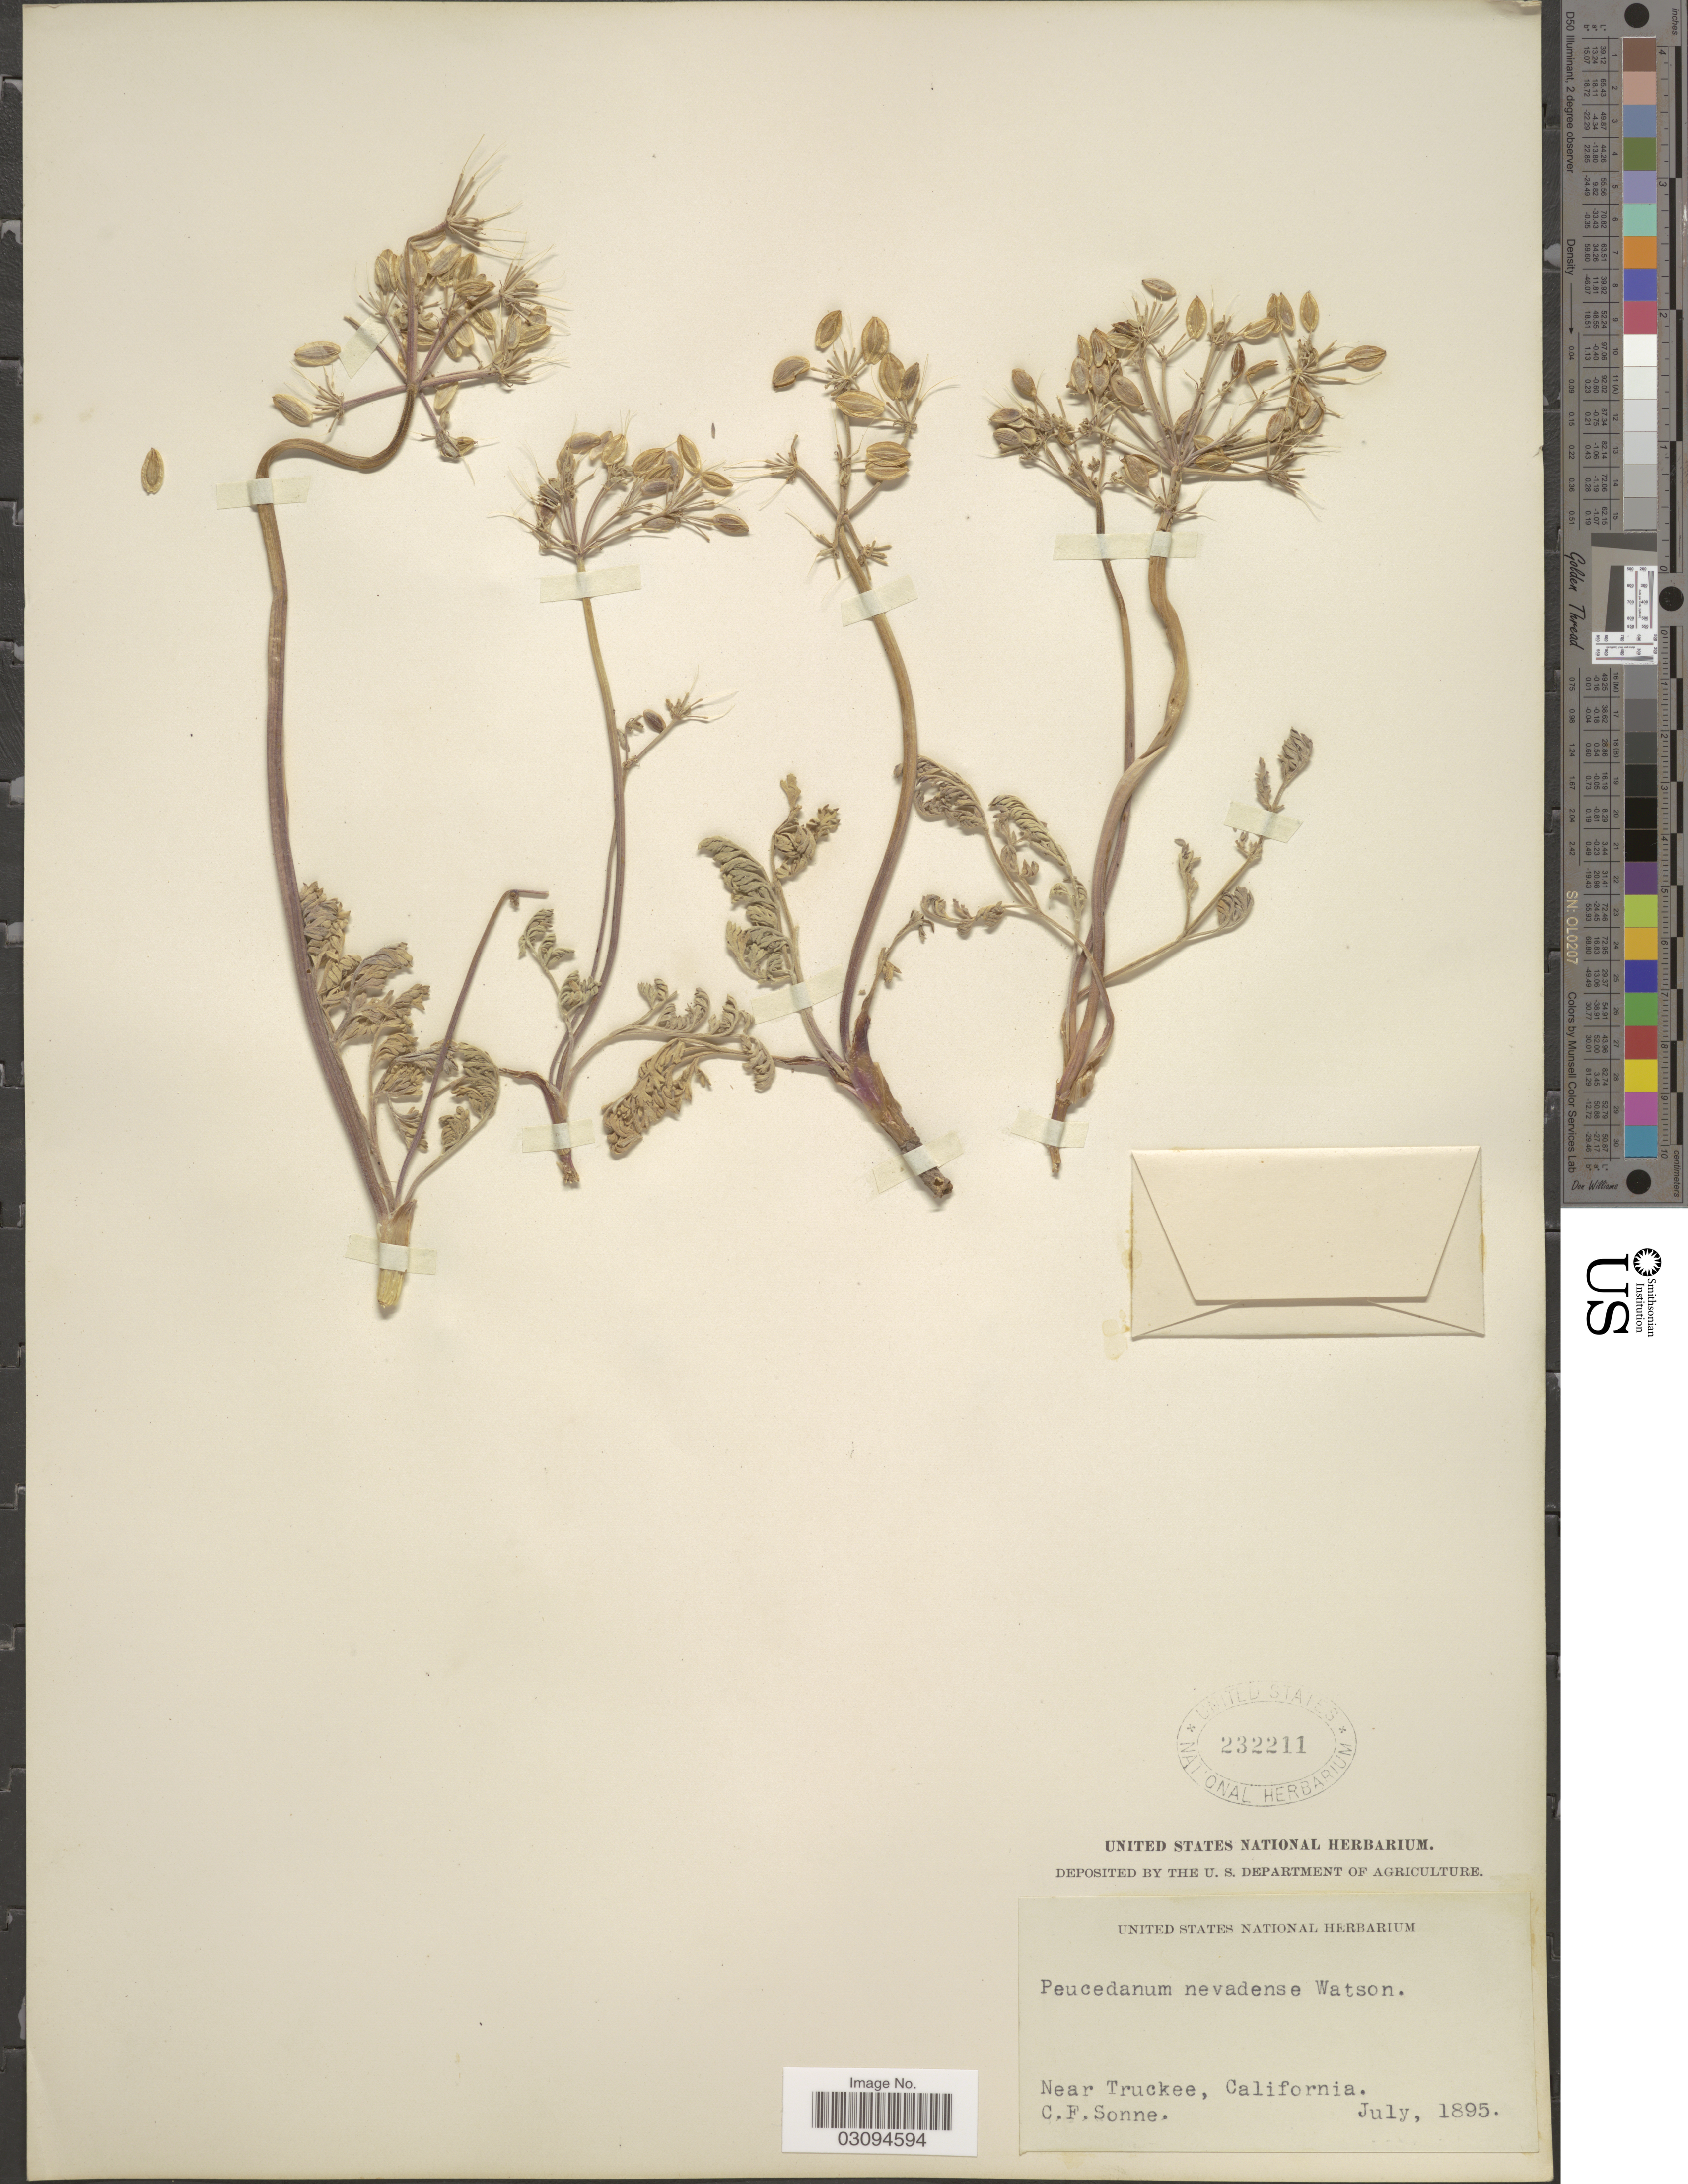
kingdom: Plantae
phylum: Tracheophyta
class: Magnoliopsida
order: Apiales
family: Apiaceae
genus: Lomatium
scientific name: Lomatium nevadense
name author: (S. Watson) J.M. Coult. & Rose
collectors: C. Sonne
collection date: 1895-07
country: United States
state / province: California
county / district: Nevada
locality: Near Truckee.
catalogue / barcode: US 232211